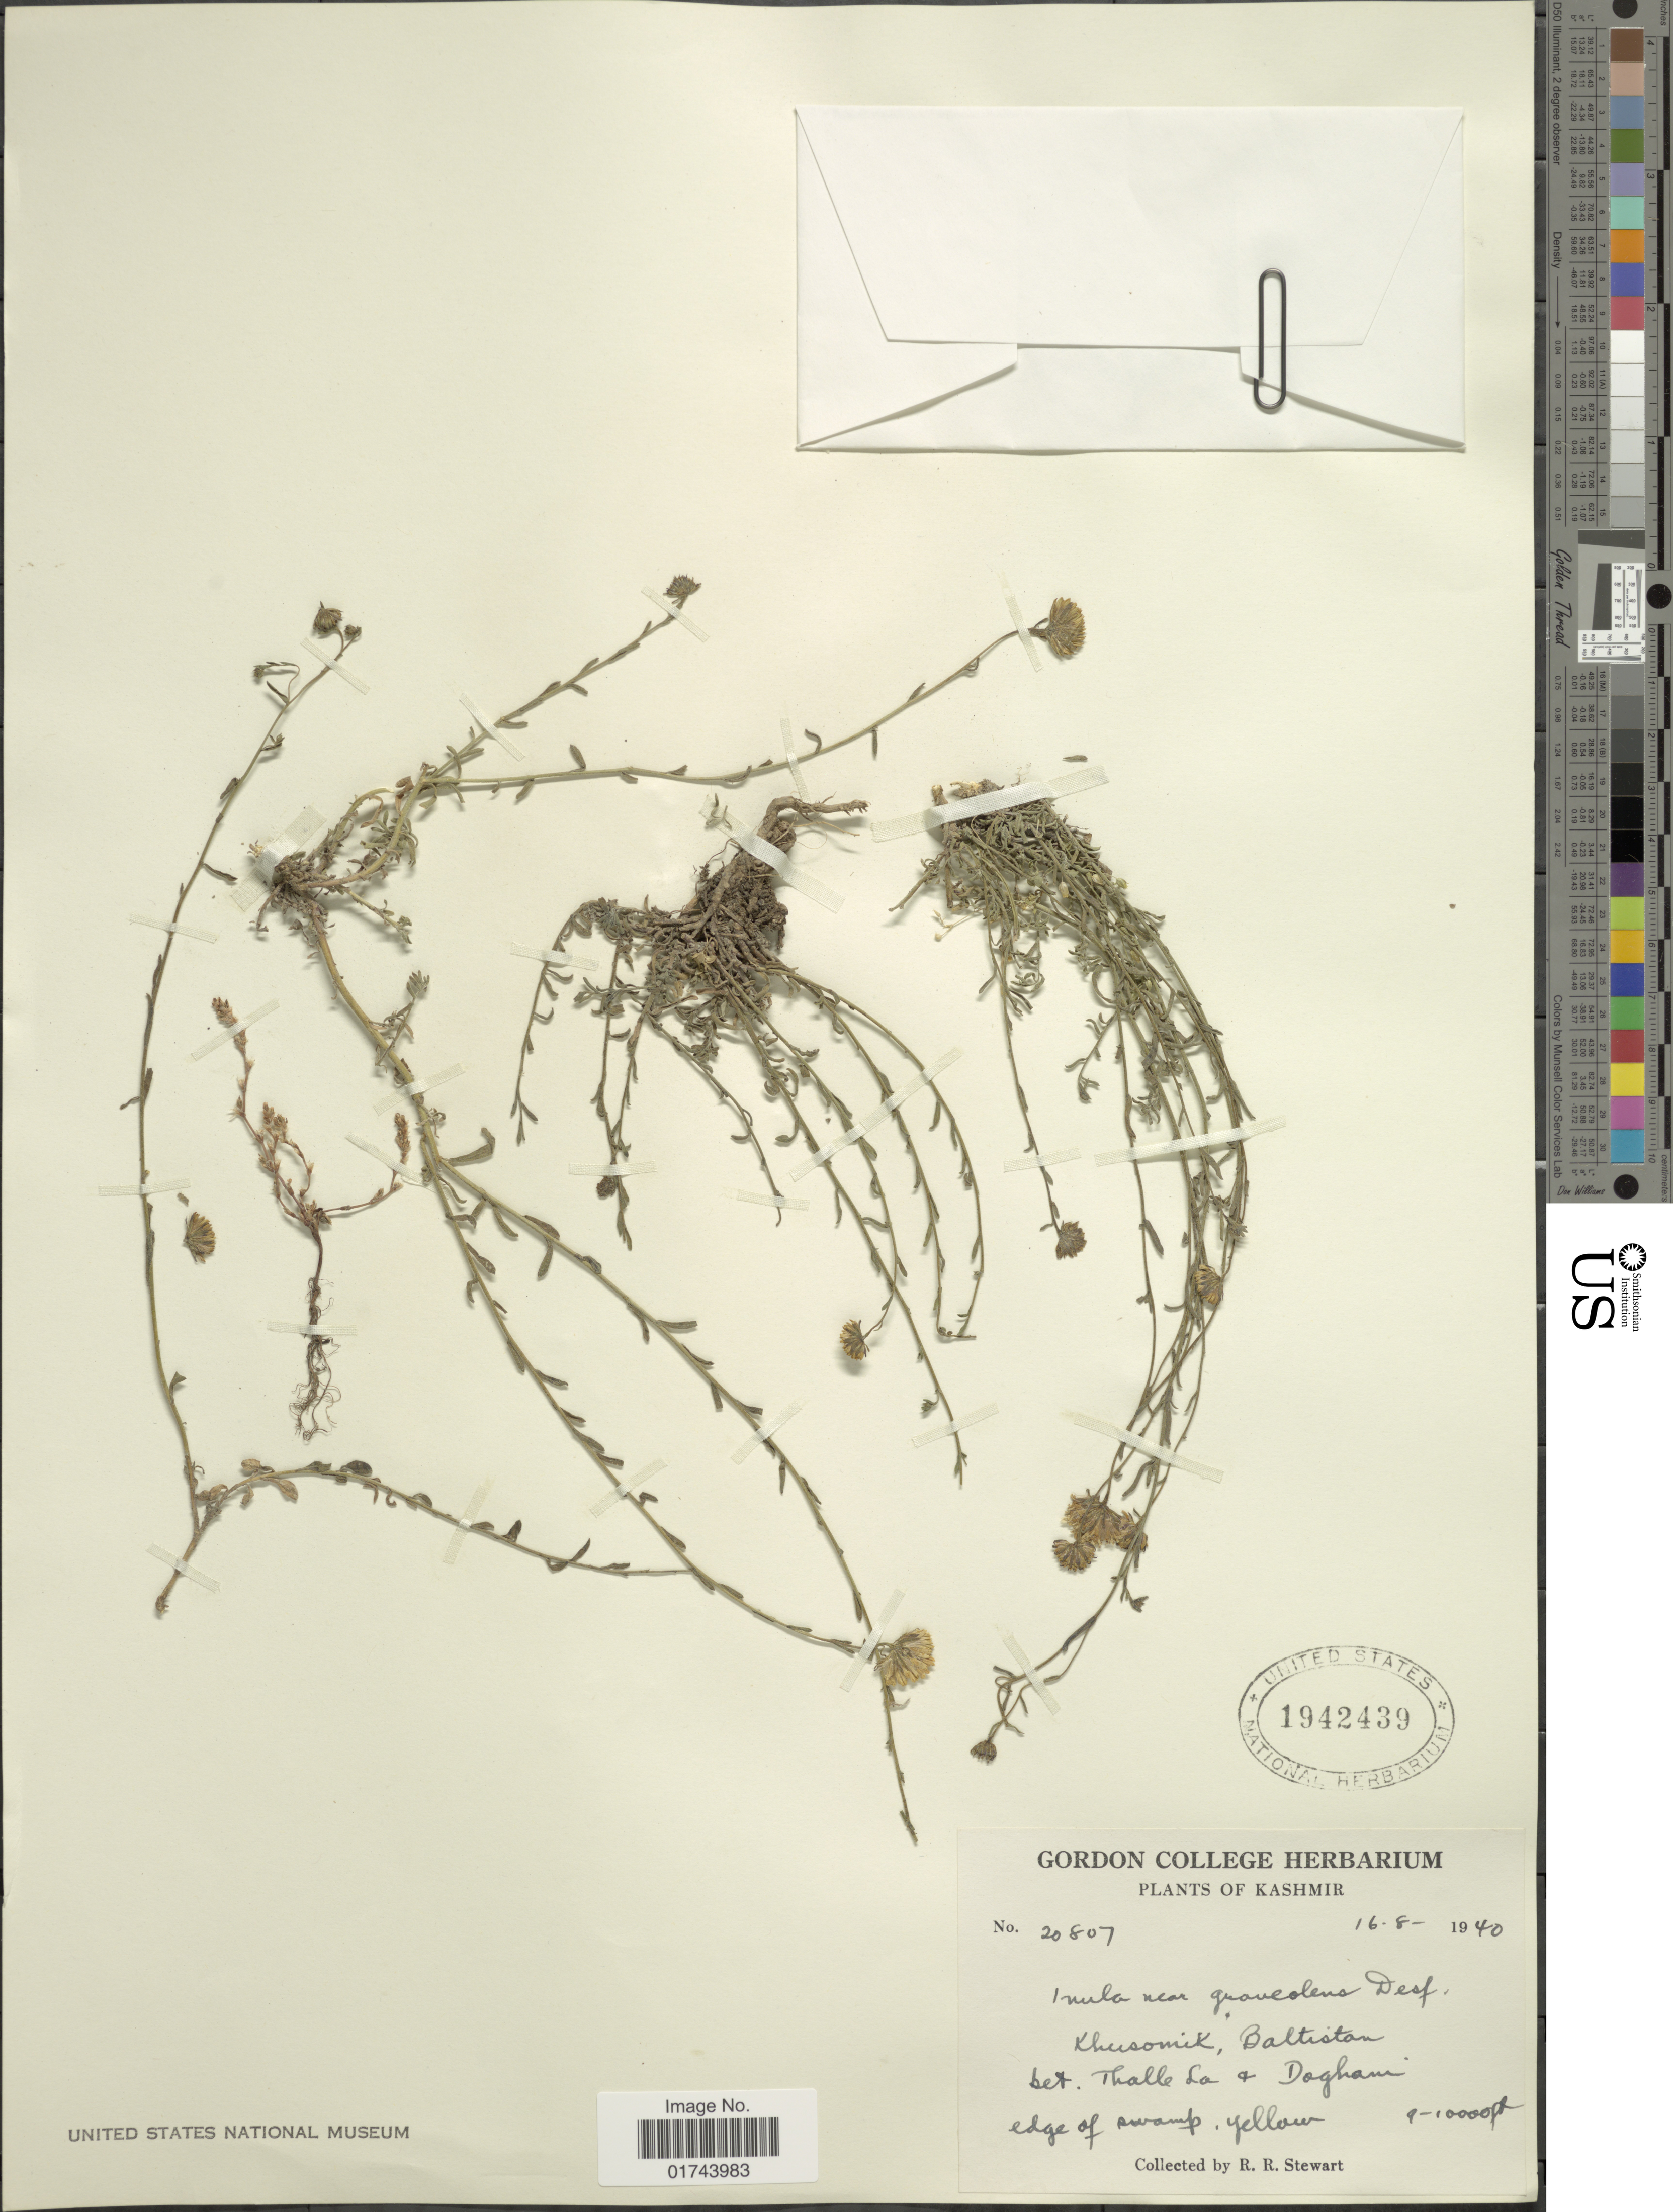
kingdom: Plantae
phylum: Tracheophyta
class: Magnoliopsida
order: Asterales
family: Asteraceae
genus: Inula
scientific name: Inula graveolens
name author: (L.) Desf.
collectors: R. R. Stewart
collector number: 20807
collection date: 1940-08-16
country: India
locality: Kashmir, Khusomik, Baltistan bet. Thalle La [Foreign script] Doghami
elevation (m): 2743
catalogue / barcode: US 1942439